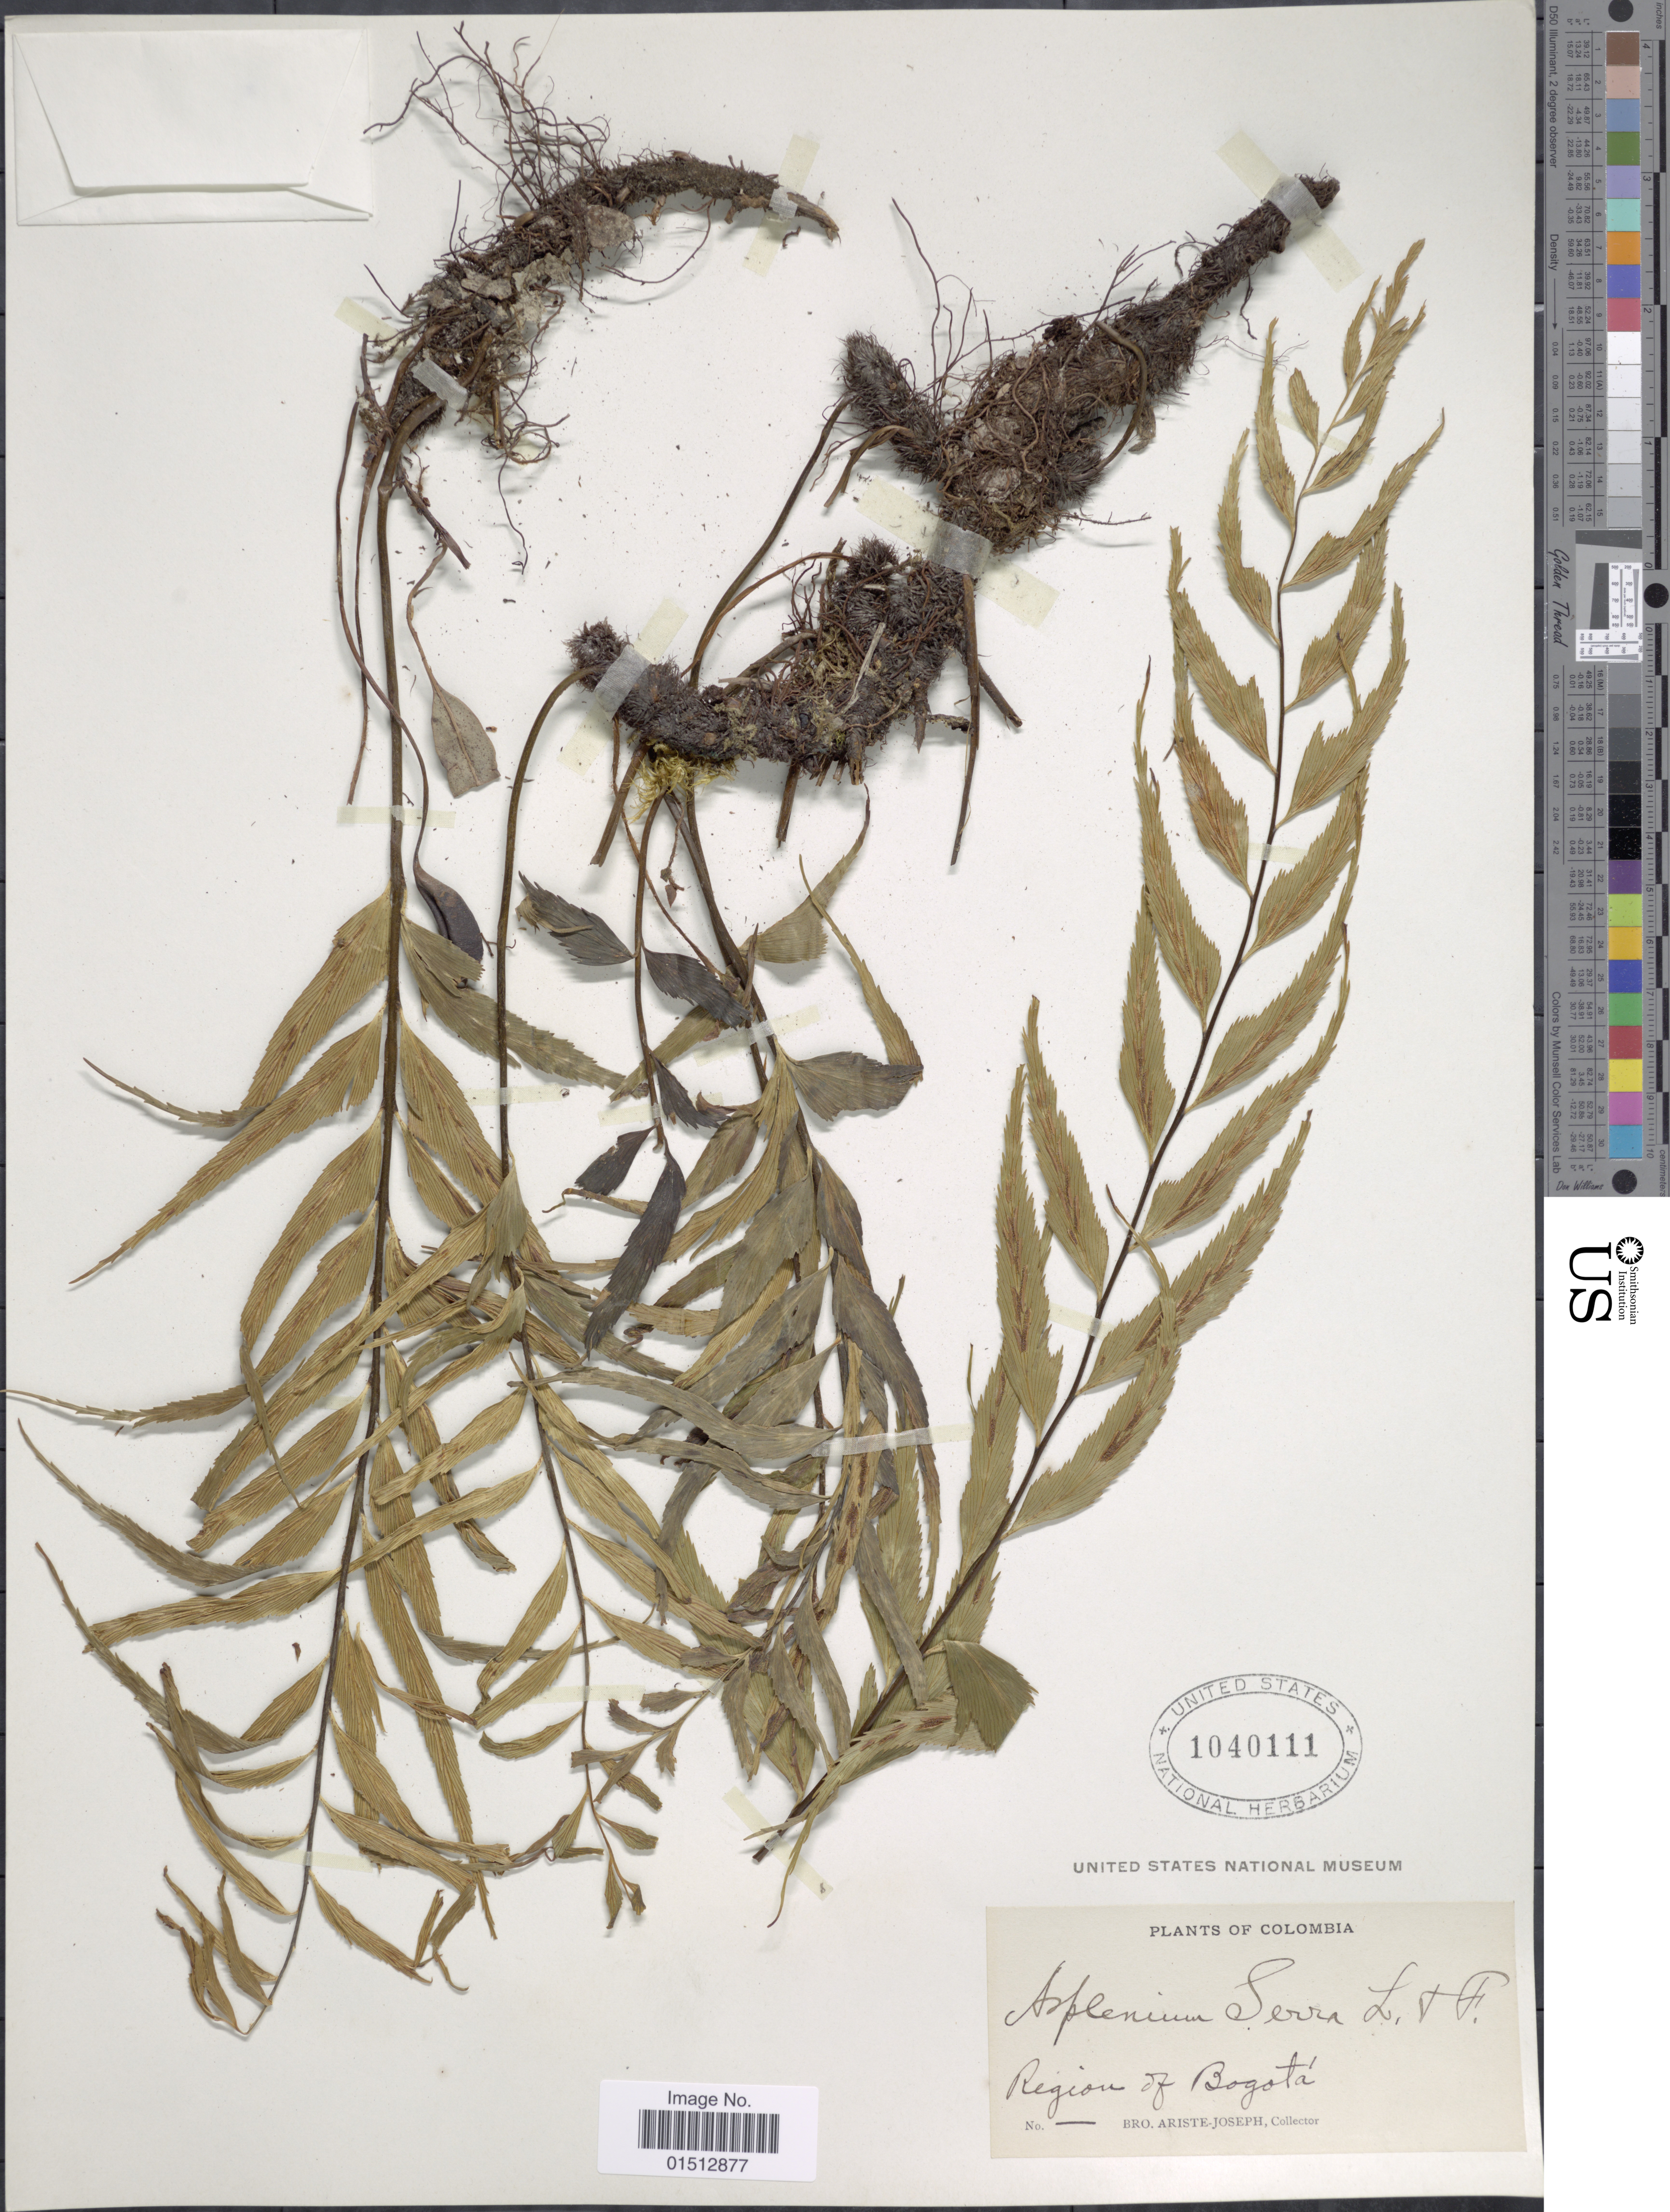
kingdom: Plantae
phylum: Tracheophyta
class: Polypodiopsida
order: Polypodiales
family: Aspleniaceae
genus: Asplenium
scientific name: Asplenium serra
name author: Langsd. & Fisch.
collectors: Bro. Ariste-Joseph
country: Colombia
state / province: Bogota D.C.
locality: Colombia, region of Bogota.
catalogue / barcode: US 1040111